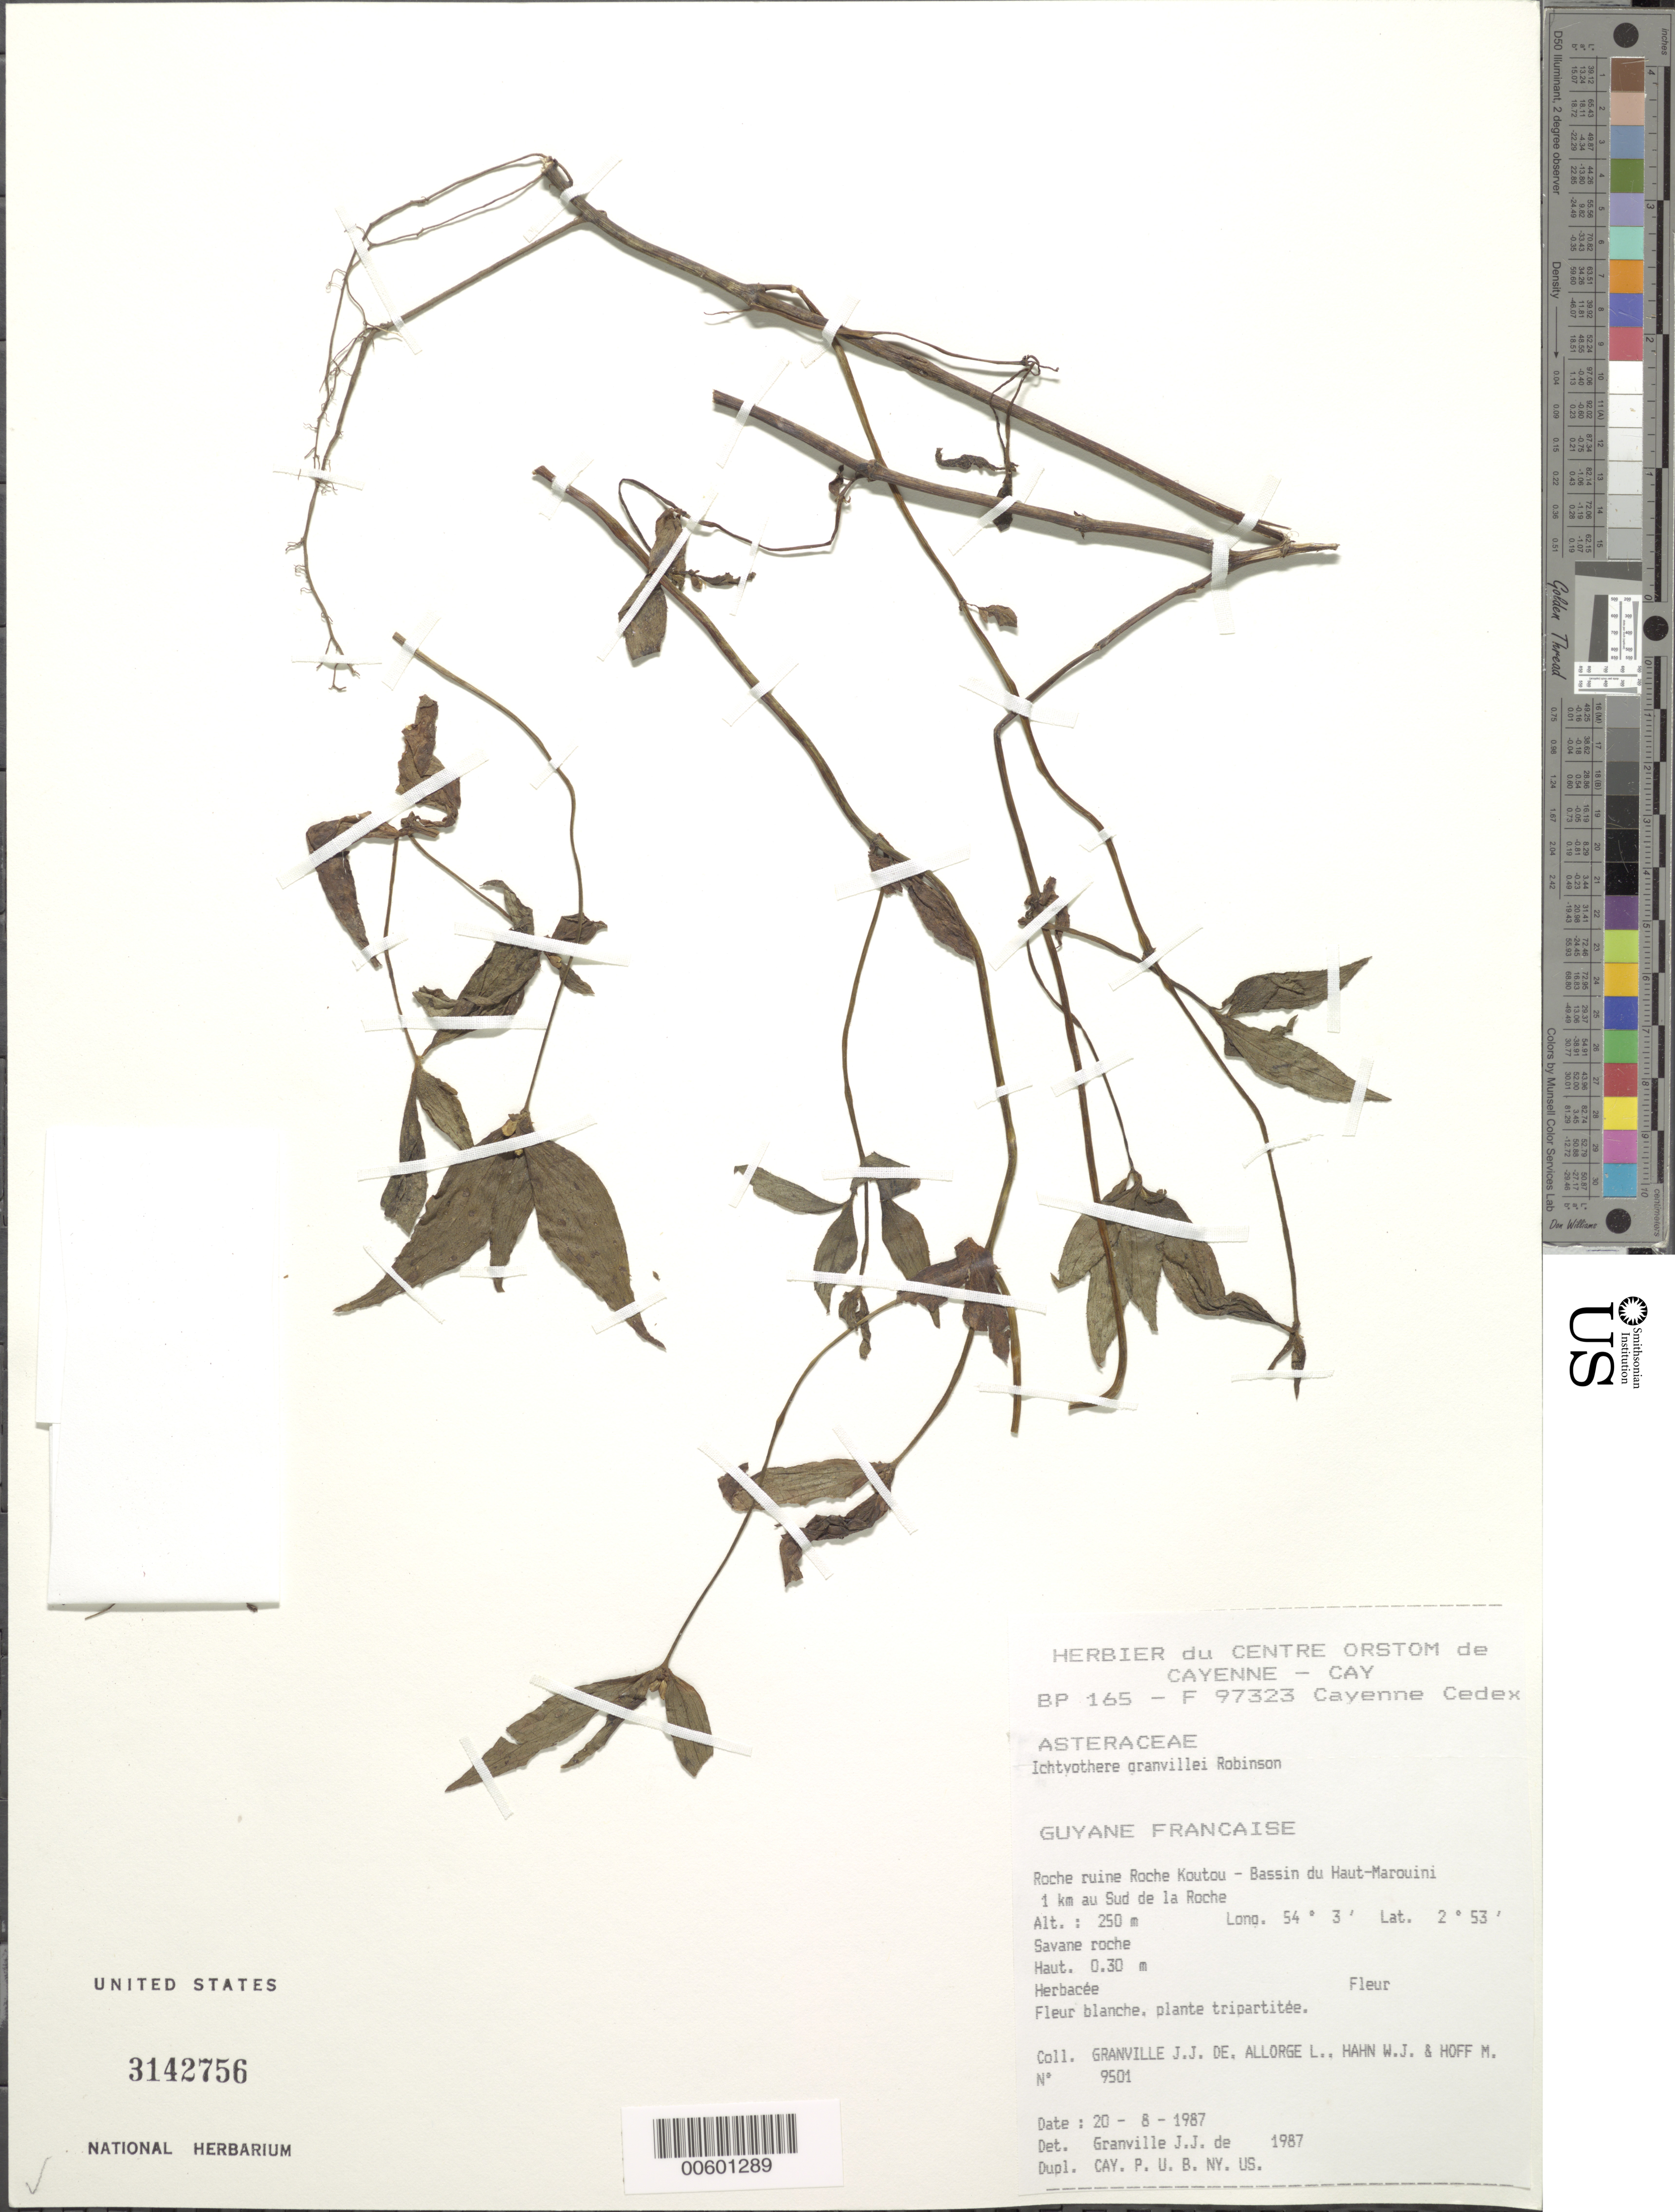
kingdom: Plantae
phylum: Tracheophyta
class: Magnoliopsida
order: Asterales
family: Asteraceae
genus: Ichthyothere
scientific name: Ichthyothere granvillei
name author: H. Rob.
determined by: Granville, J. J. de, (CAY), Institut de Recherche pour le Developpement (IRD) (FRENCH GUIANA)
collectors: J.-J. de Granville, L. Allorge, W. J. Hahn & M. Hoff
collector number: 9501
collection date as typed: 20-Aug-87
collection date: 1987-08-20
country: French Guiana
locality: Roche Koutou, Bassin du Haut-Marouini, 1 km au Sud de la Roche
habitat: Savane roche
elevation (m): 250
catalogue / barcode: US 3142756